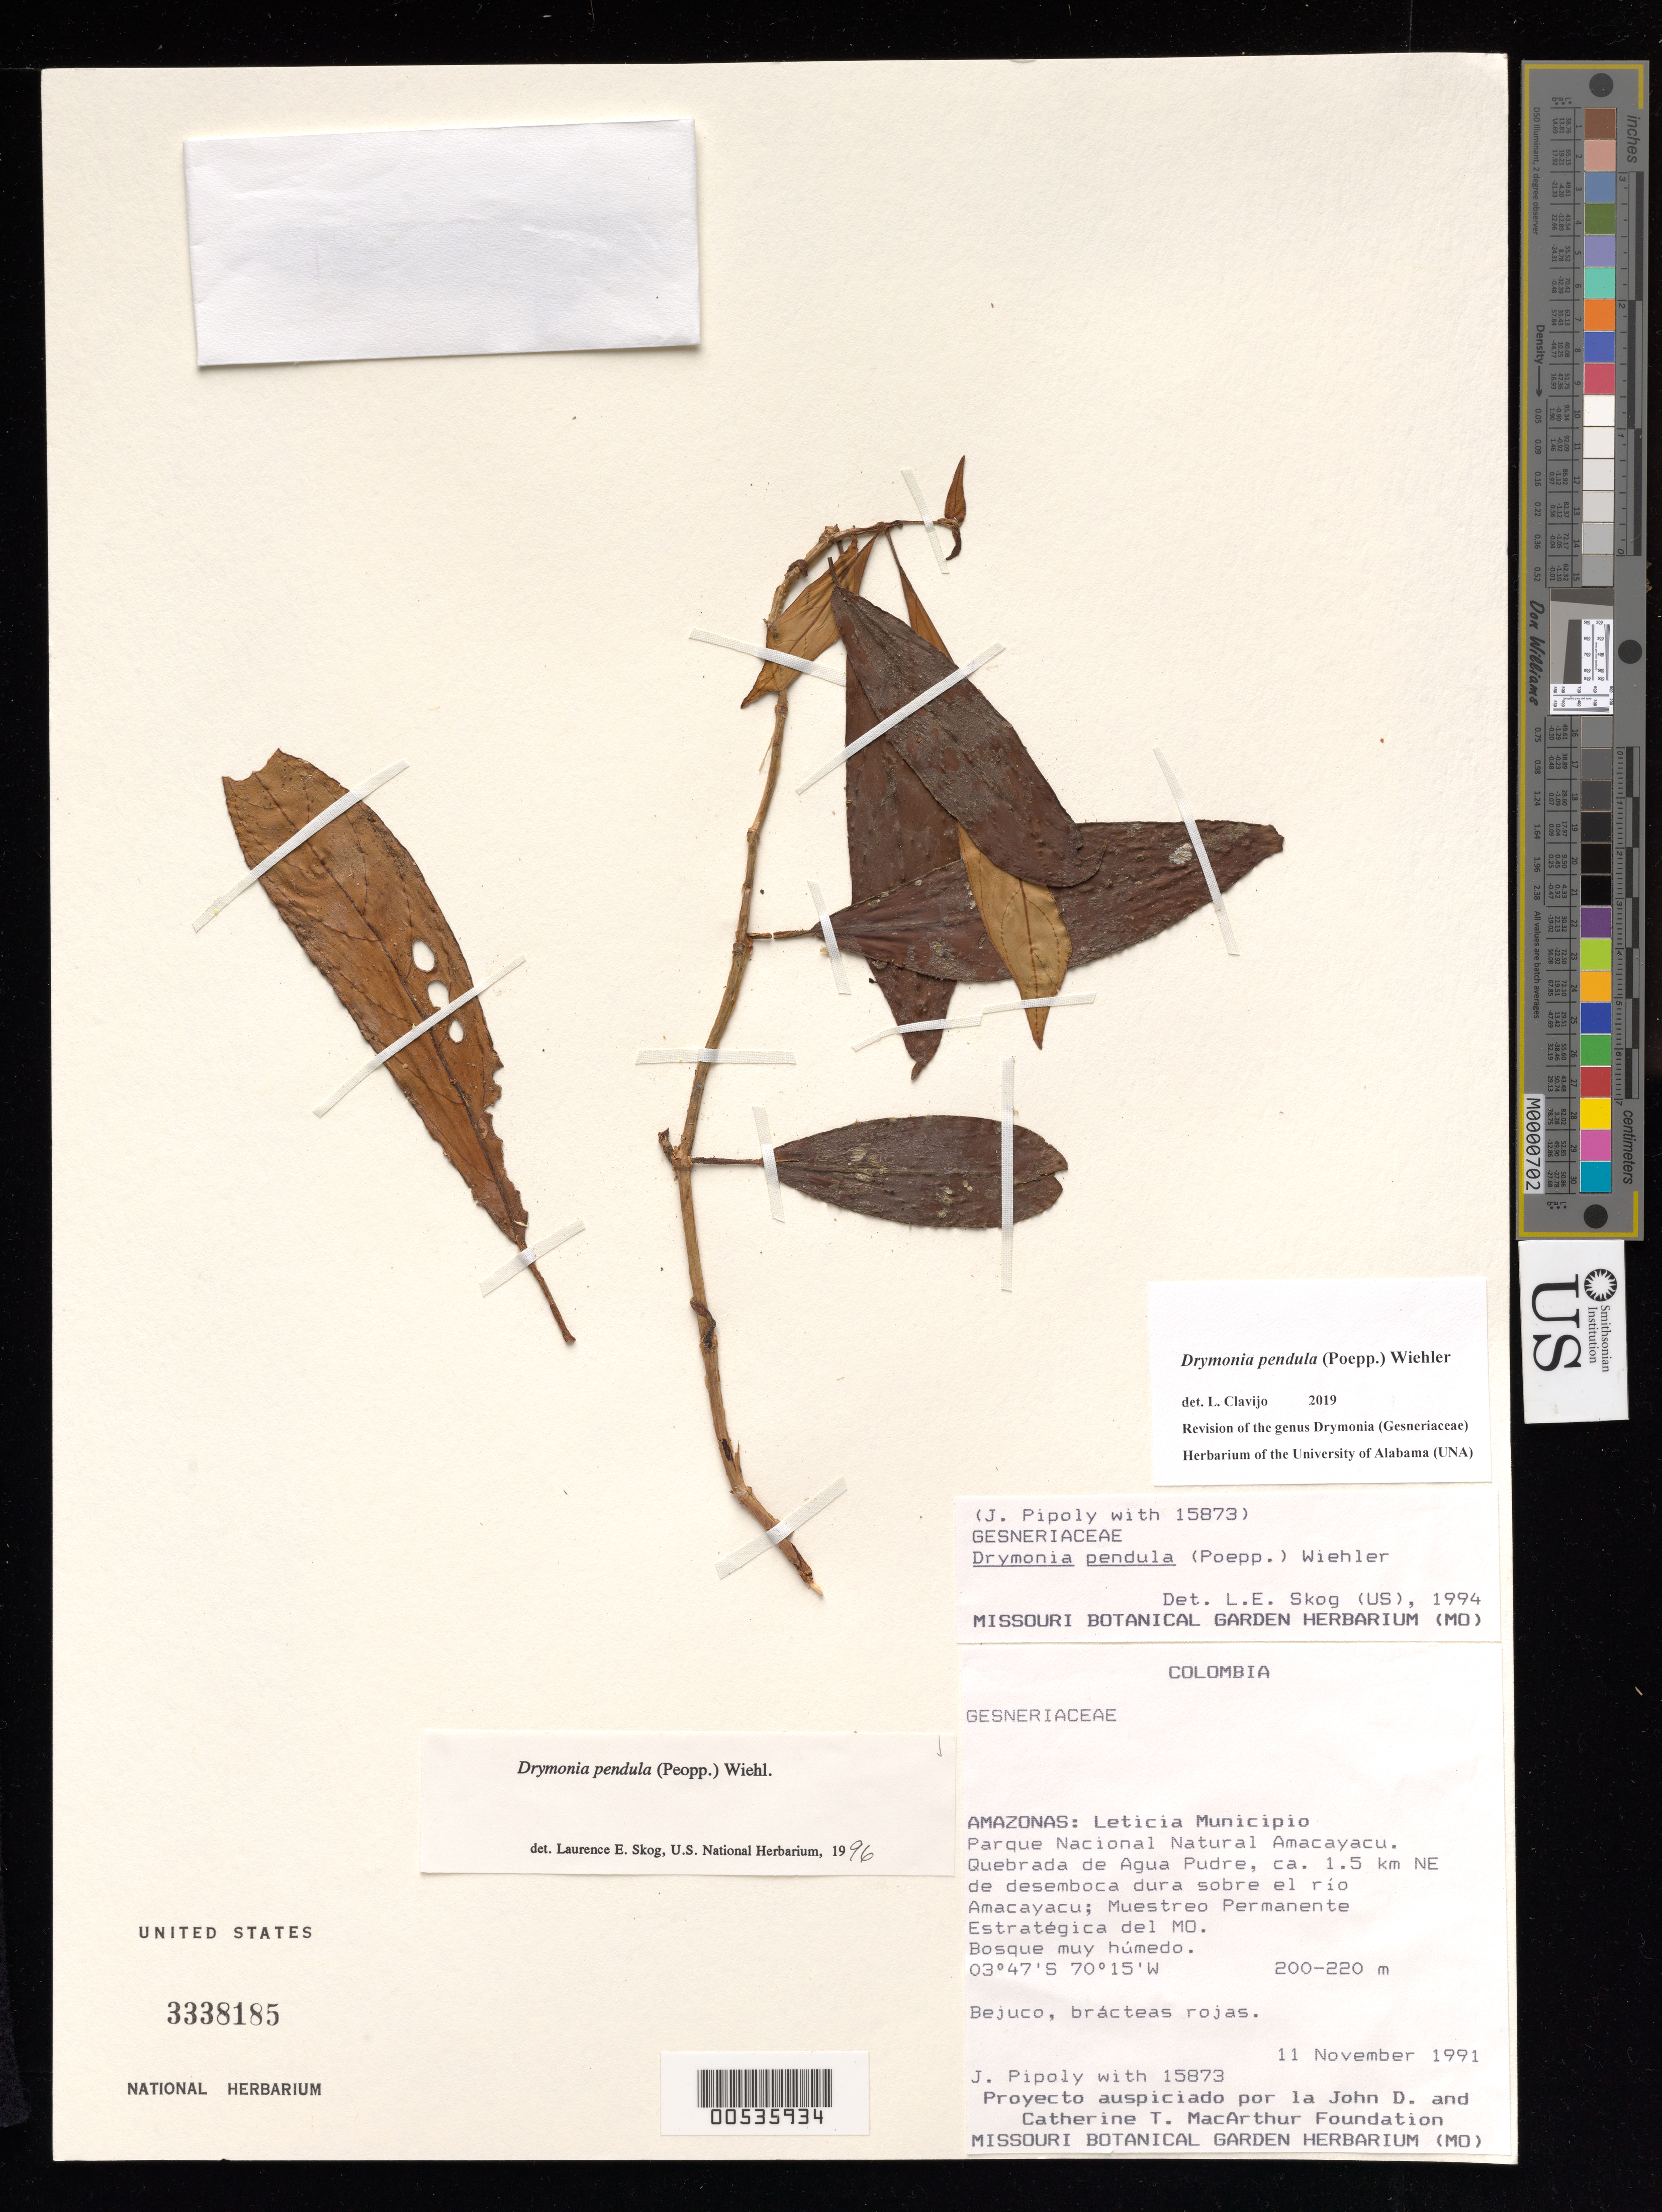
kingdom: Plantae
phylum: Tracheophyta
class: Magnoliopsida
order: Lamiales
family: Gesneriaceae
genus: Drymonia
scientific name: Drymonia pendula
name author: (Poepp.) Wiehler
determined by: Skog, Laurence E.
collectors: J. J. Pipoly & et al.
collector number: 15873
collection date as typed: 11 Nov 1991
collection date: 1991-11-11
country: Colombia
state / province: Amazônas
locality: Mpio. de Leticia, Parque Nacional Natural Amacayacu; Quebrada de Agua Pudre, ca. 1.5 km NE de desemboca dura sobre el río Amacayacu; Muestreo Permanente Estratégica del MO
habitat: Bosque muy húmedo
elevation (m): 200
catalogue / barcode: US 3338185